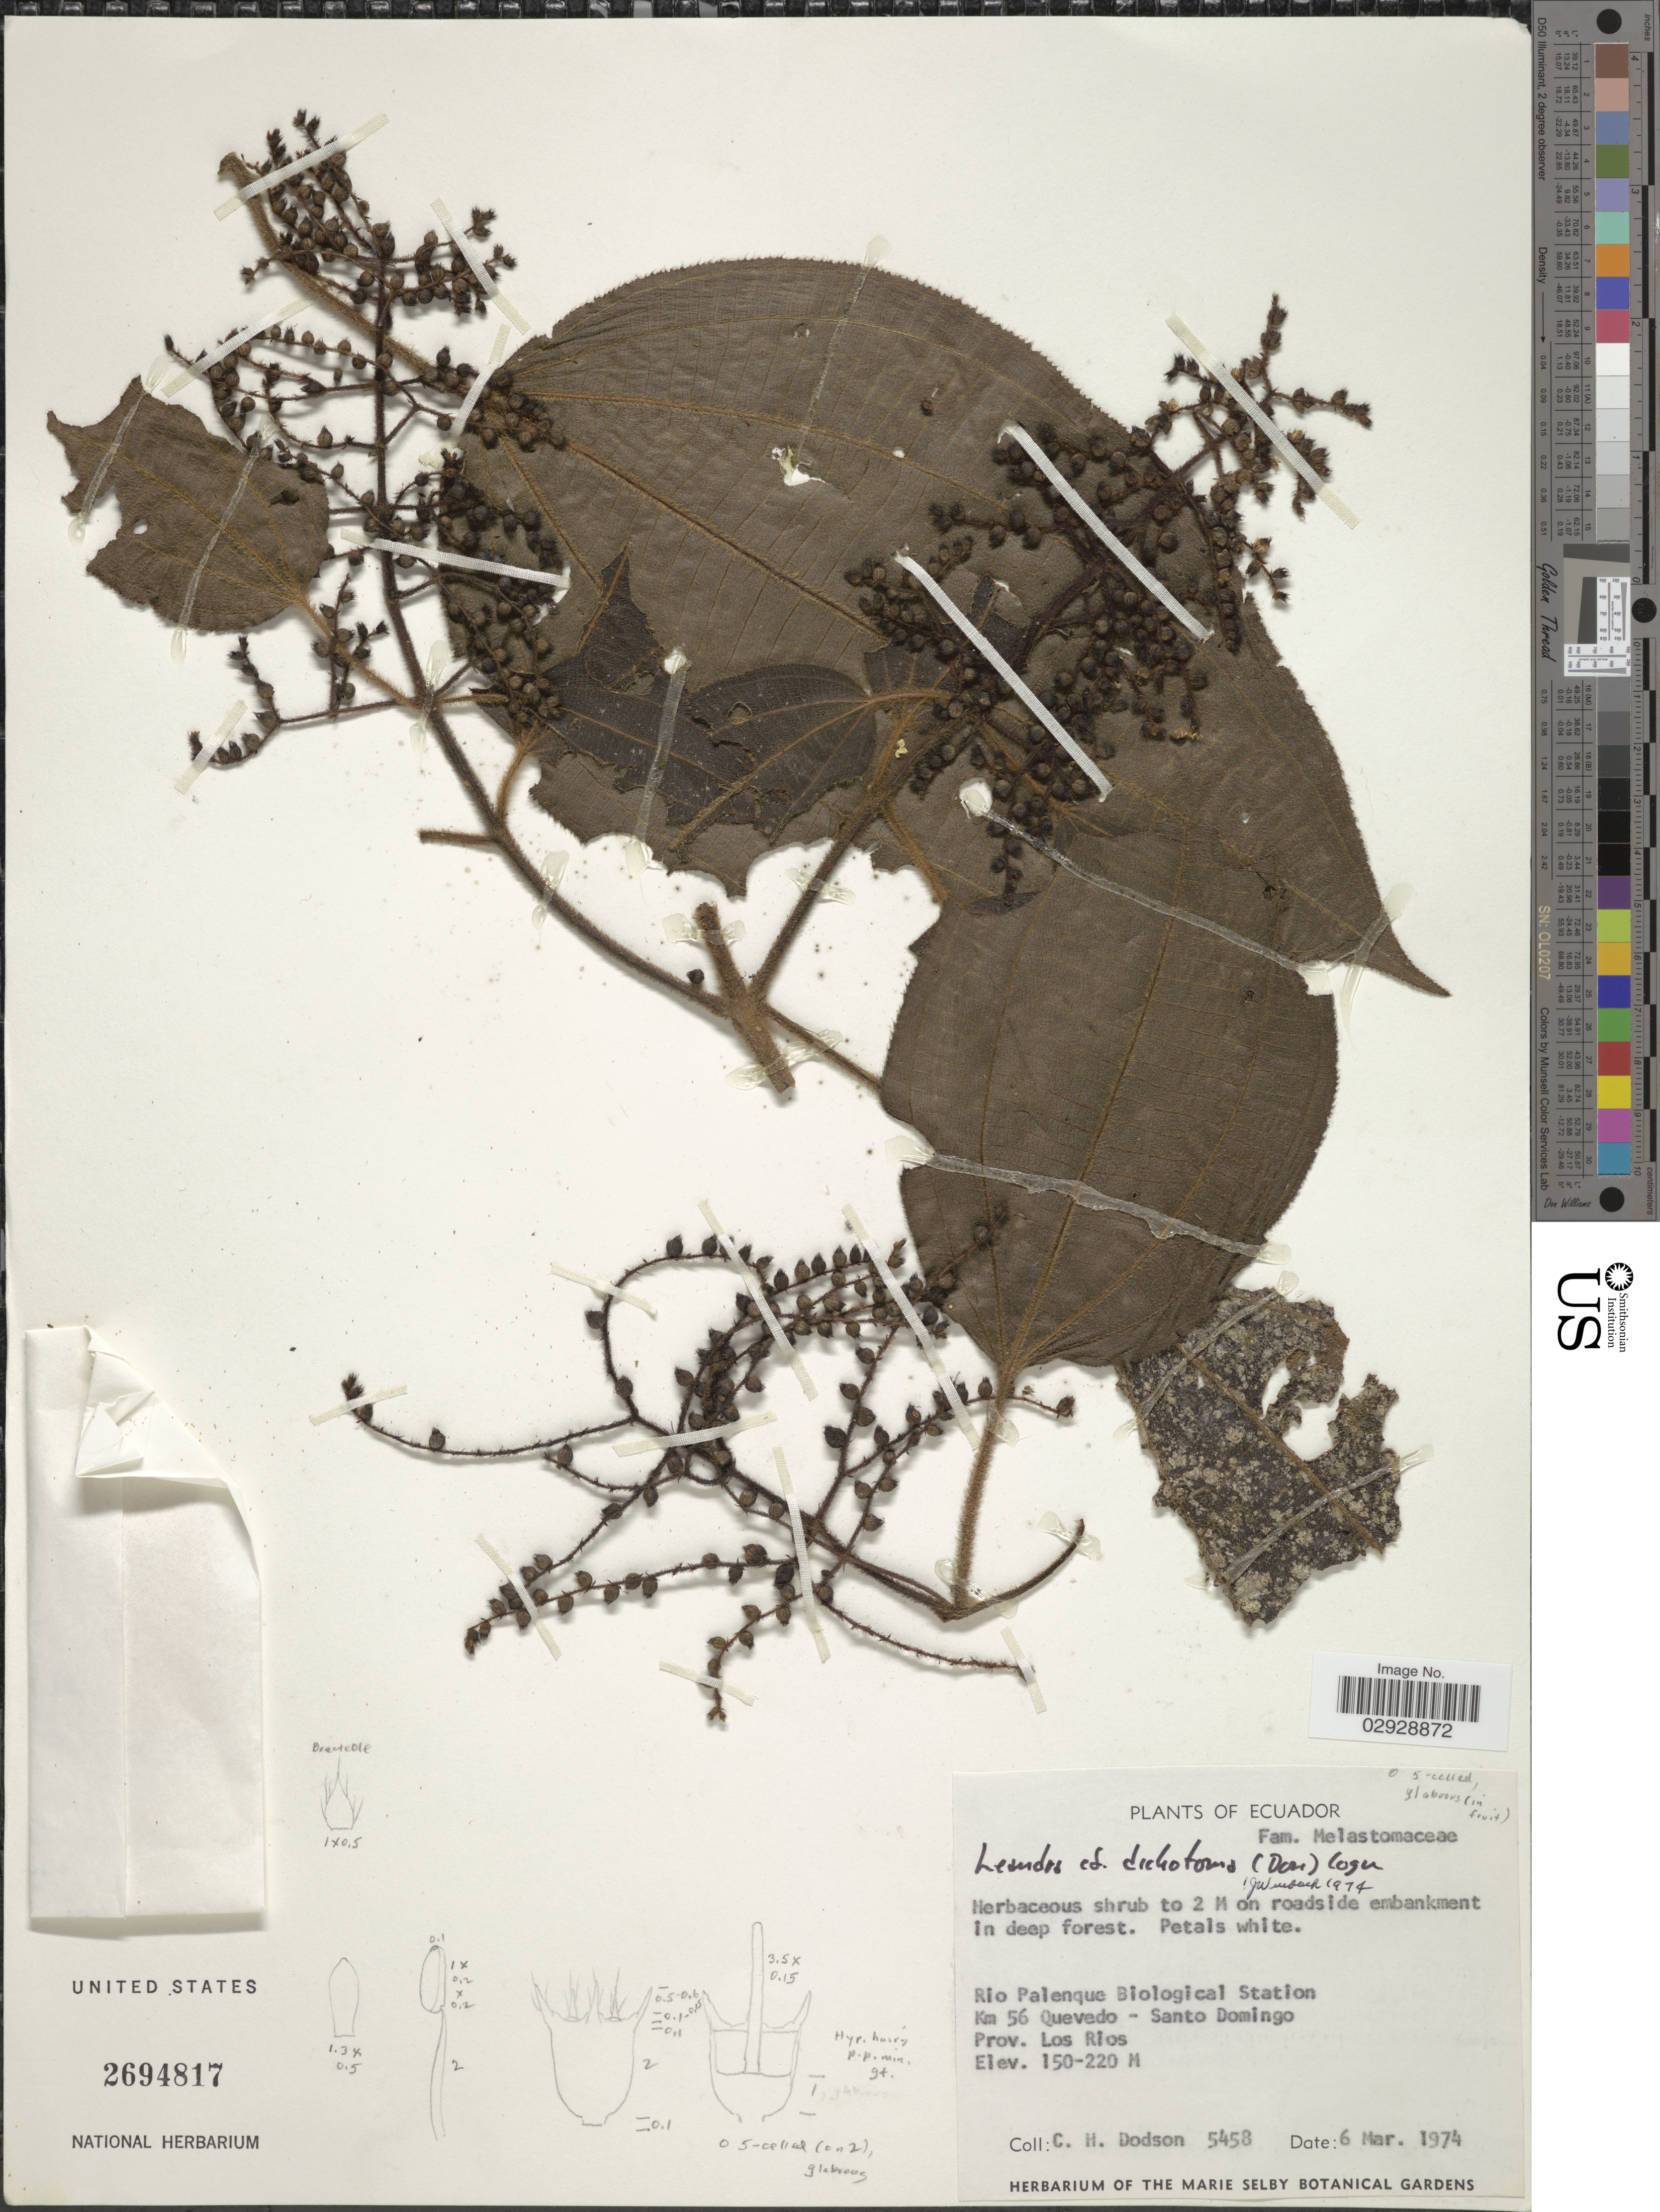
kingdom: Plantae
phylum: Tracheophyta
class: Magnoliopsida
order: Myrtales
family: Melastomataceae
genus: Leandra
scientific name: Leandra dichotoma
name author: (D. Don) Cogn.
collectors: C. H. Dodson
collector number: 5458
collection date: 1974-03-06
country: Ecuador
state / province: Los Ríos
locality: Rio Palenque Biological Station. Km 56 Quevedo - Santo Domingo.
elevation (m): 150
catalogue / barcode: US 2694817